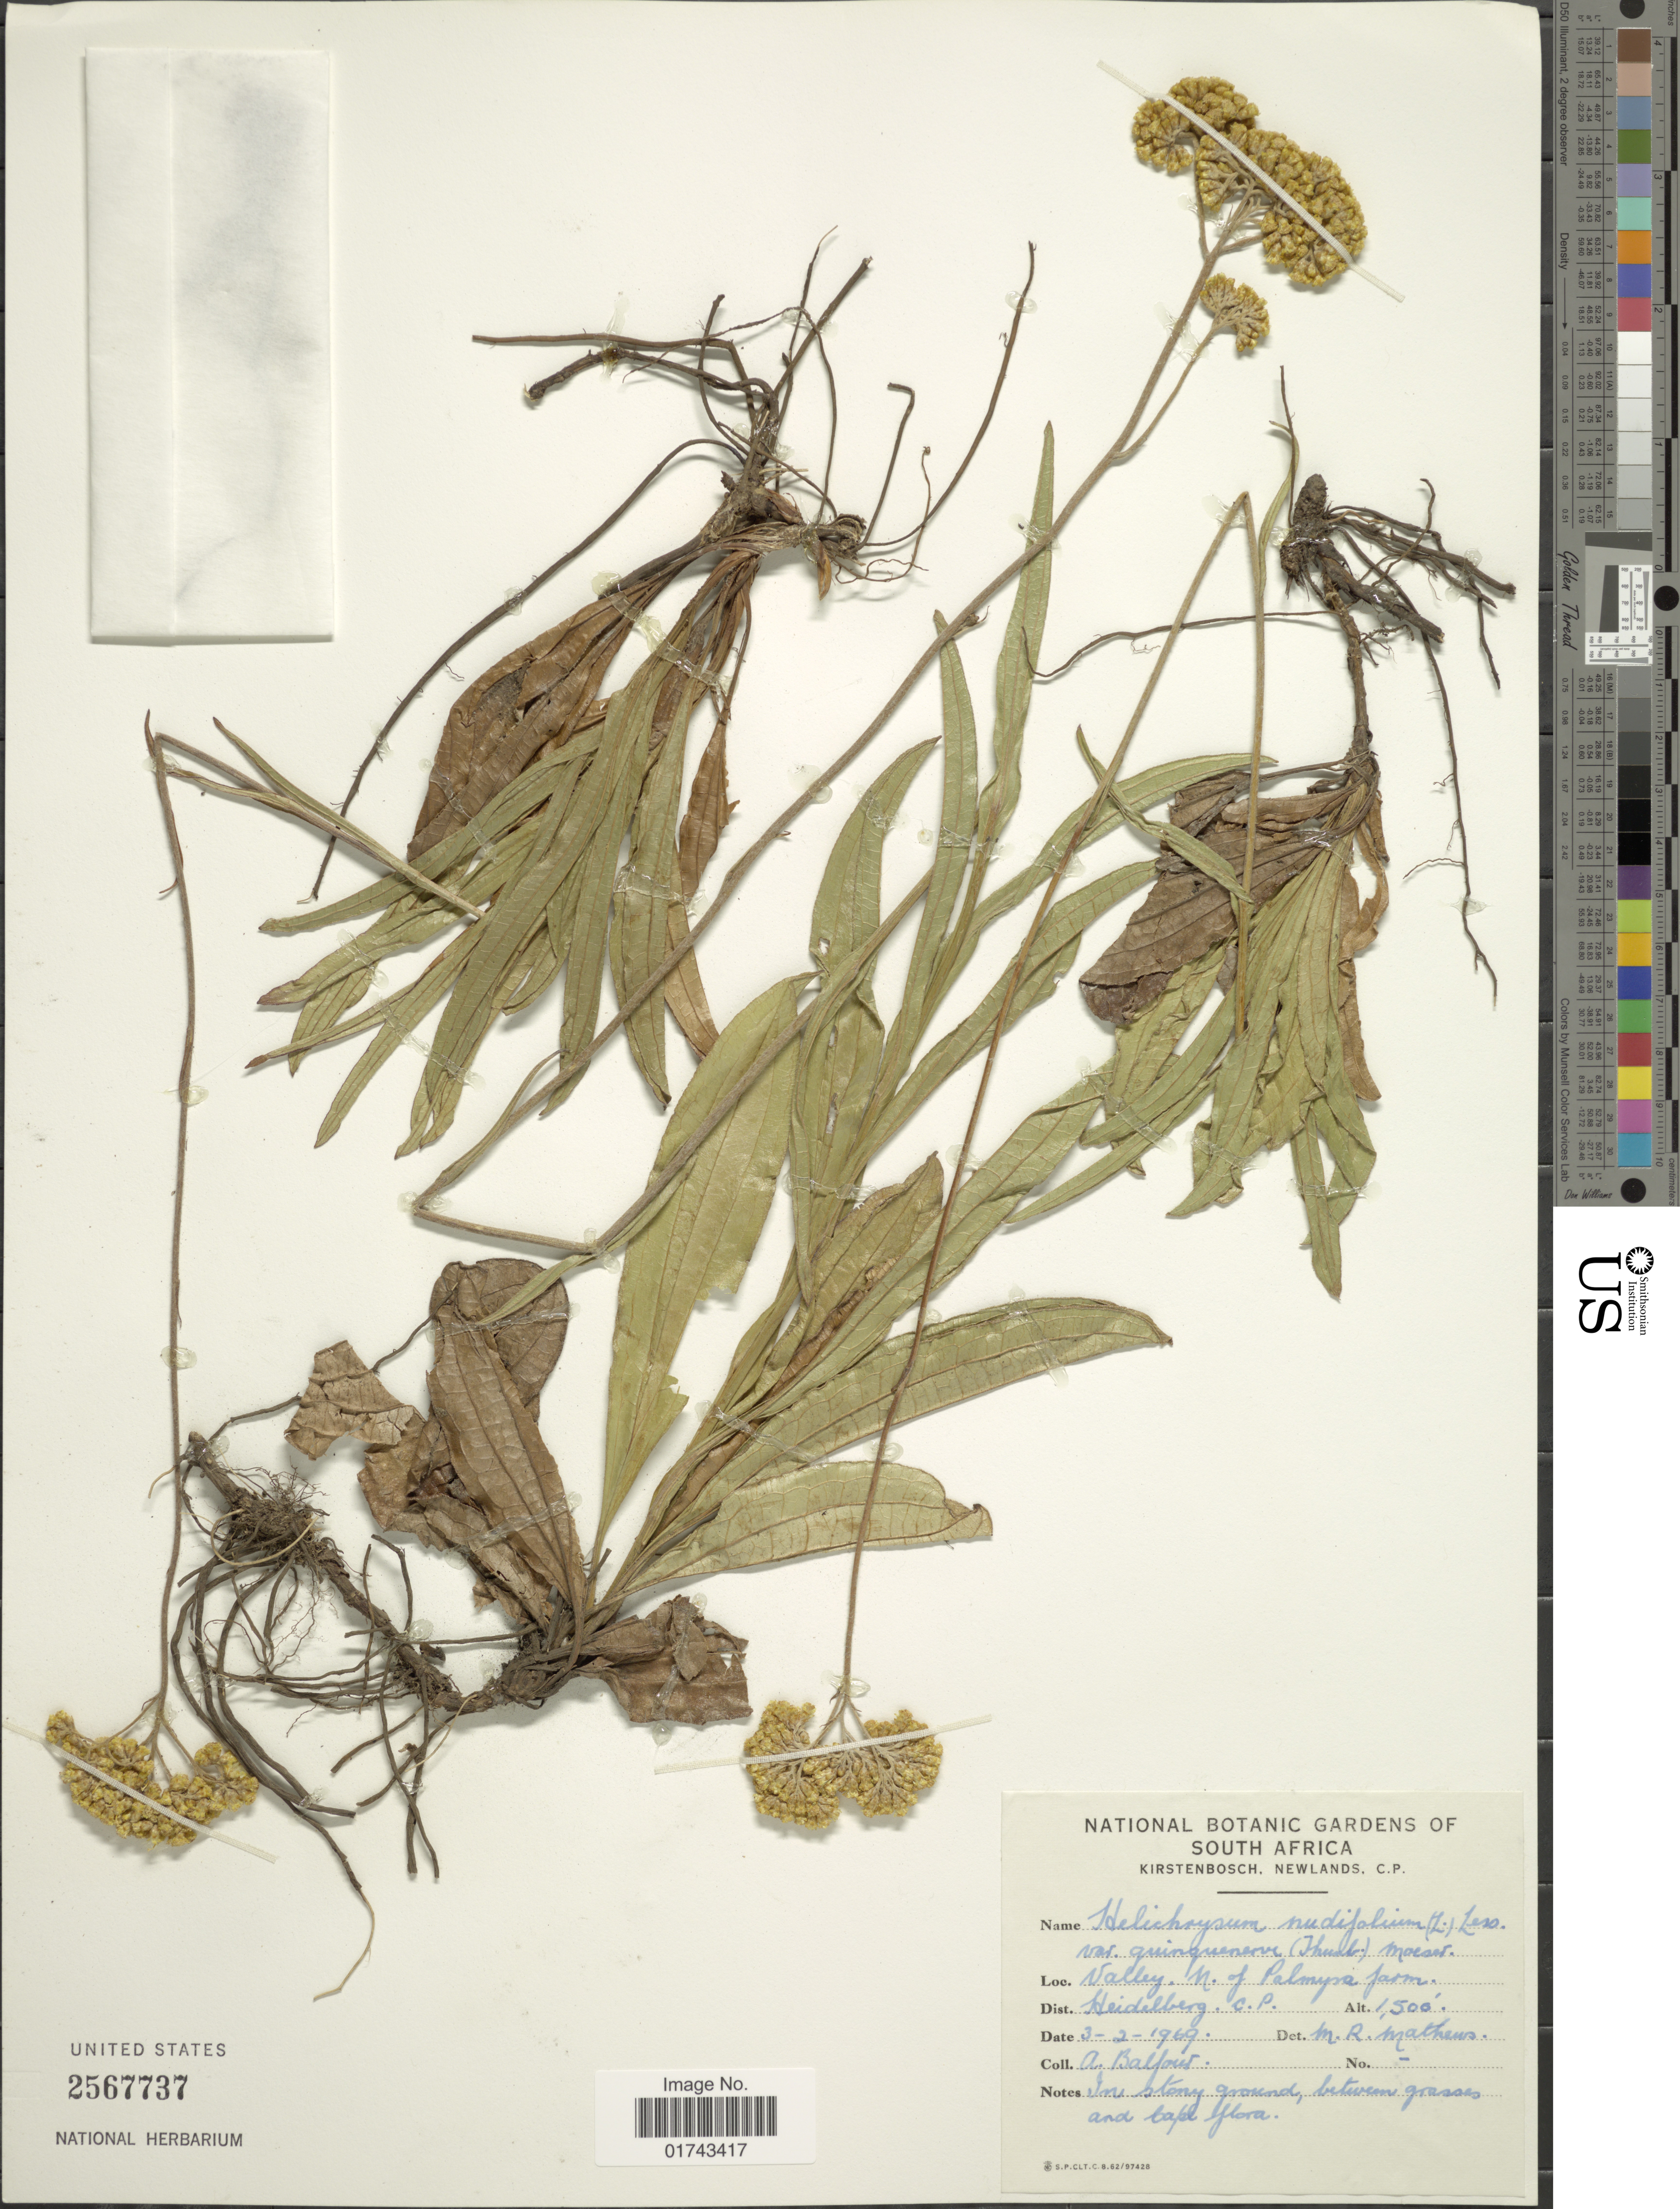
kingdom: Plantae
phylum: Tracheophyta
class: Magnoliopsida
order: Asterales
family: Asteraceae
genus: Helichrysum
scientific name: Helichrysum nudifolium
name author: (L.) Less.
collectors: A. Balfour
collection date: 1969-02-03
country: South Africa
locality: Valley N, of Palmysa Farm, Dist. Heidelberg C. P.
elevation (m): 457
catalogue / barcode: US 2567737